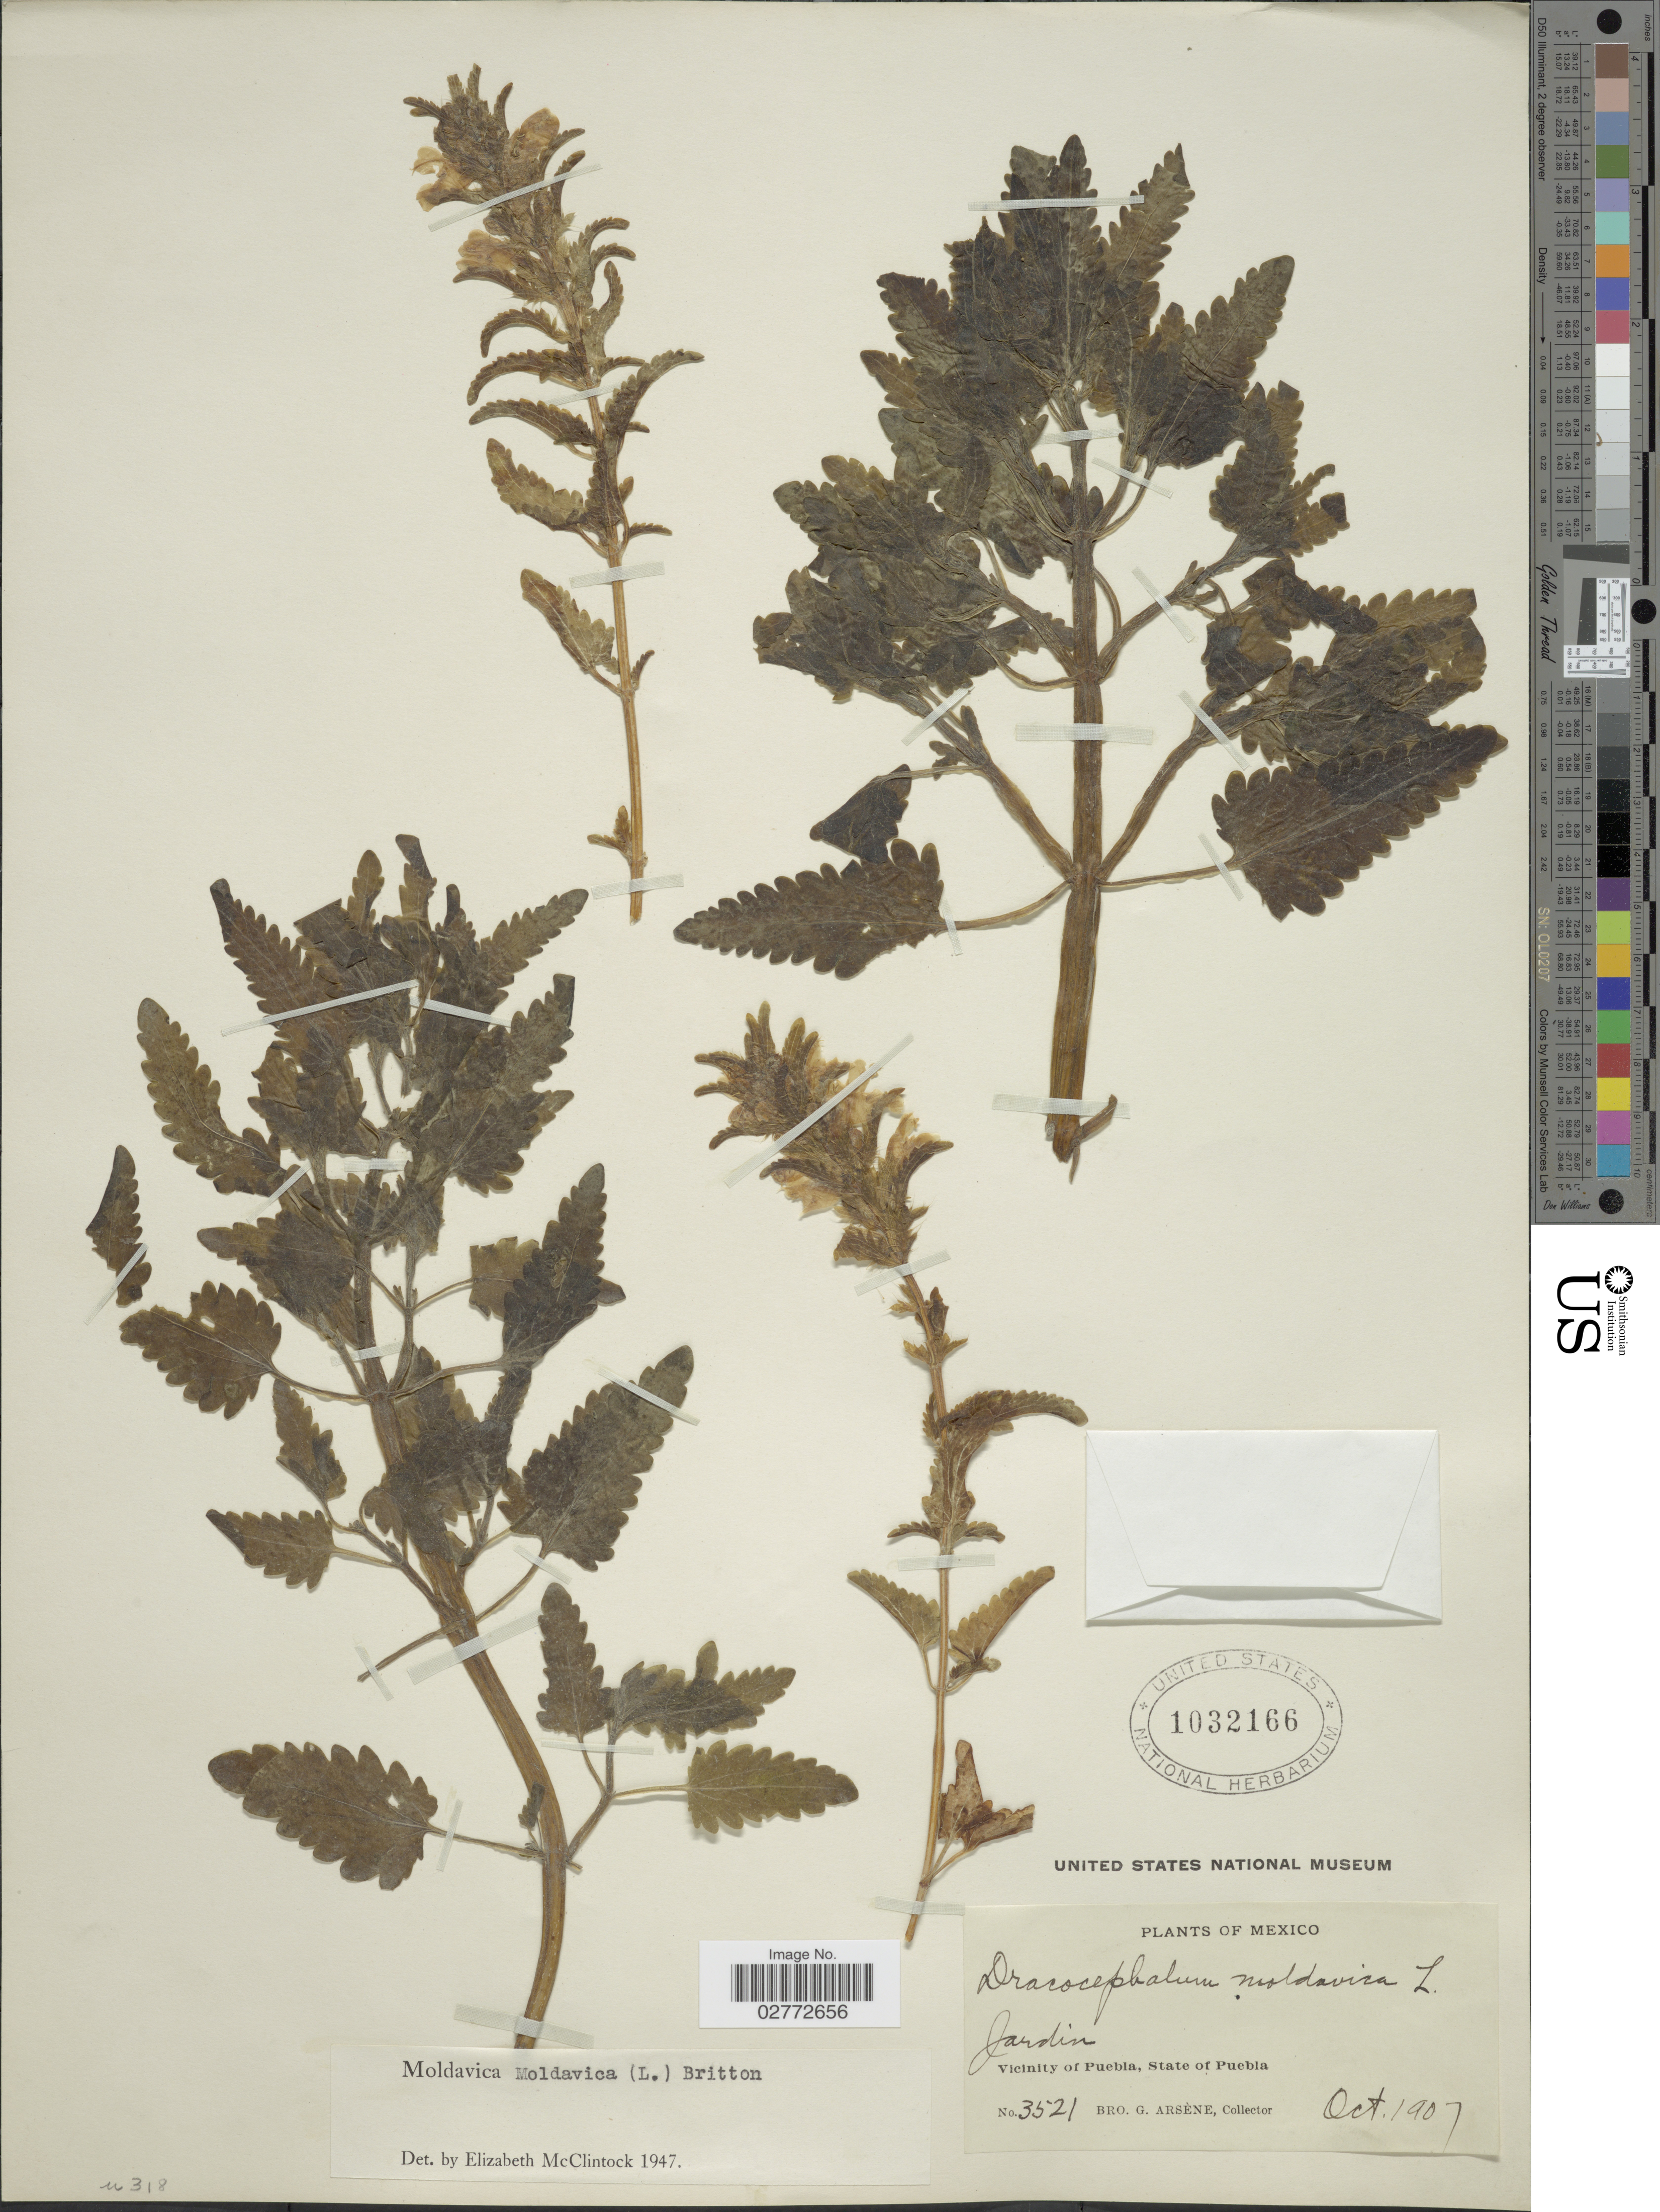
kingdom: Plantae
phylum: Tracheophyta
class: Magnoliopsida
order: Lamiales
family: Lamiaceae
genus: Dracocephalum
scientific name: Dracocephalum moldavica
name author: L.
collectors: Bro. G. Arsène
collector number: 3521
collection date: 1907-10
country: Mexico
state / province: Puebla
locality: Vicinity of Puebla.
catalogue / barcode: US 1032166